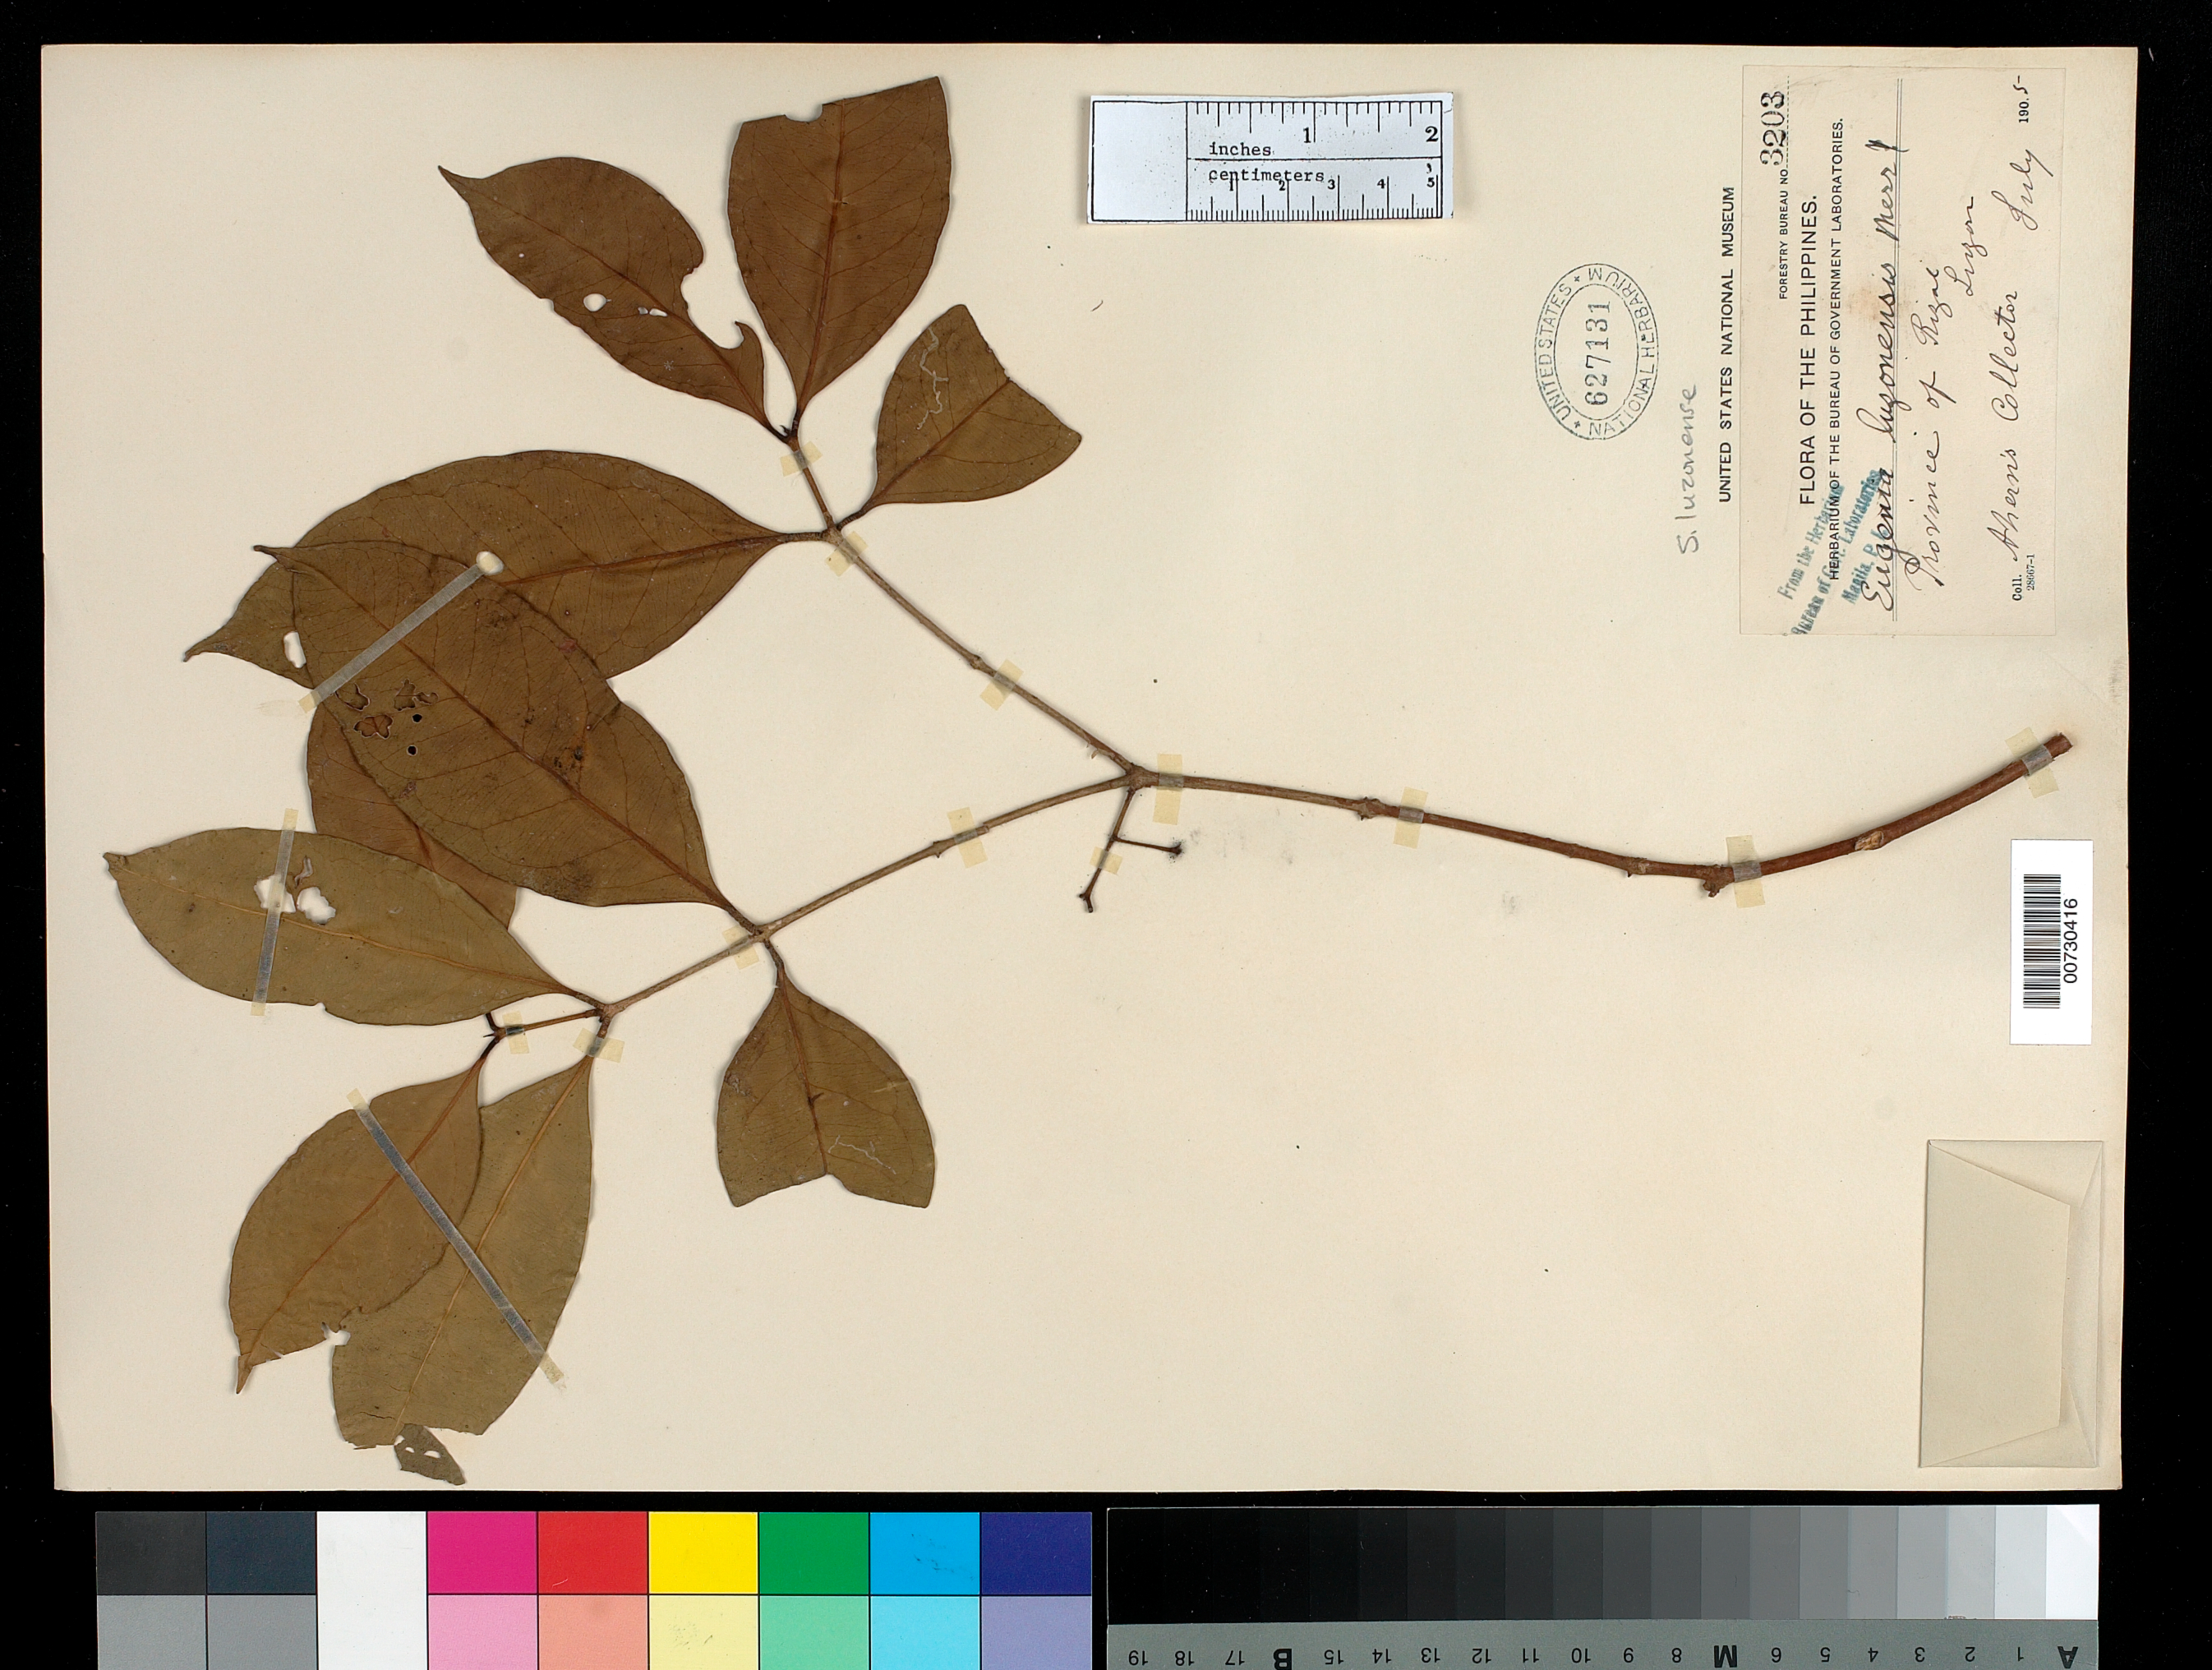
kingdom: Plantae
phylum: Tracheophyta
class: Magnoliopsida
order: Myrtales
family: Myrtaceae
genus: Syzygium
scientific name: Syzygium luzonense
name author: (Merr.) Merr.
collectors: Ahern's collector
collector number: For. Bur. 3203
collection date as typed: Jul 1905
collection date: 1905-07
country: Philippines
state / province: Calabarzon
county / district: Rizal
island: Luzon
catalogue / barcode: US 627131